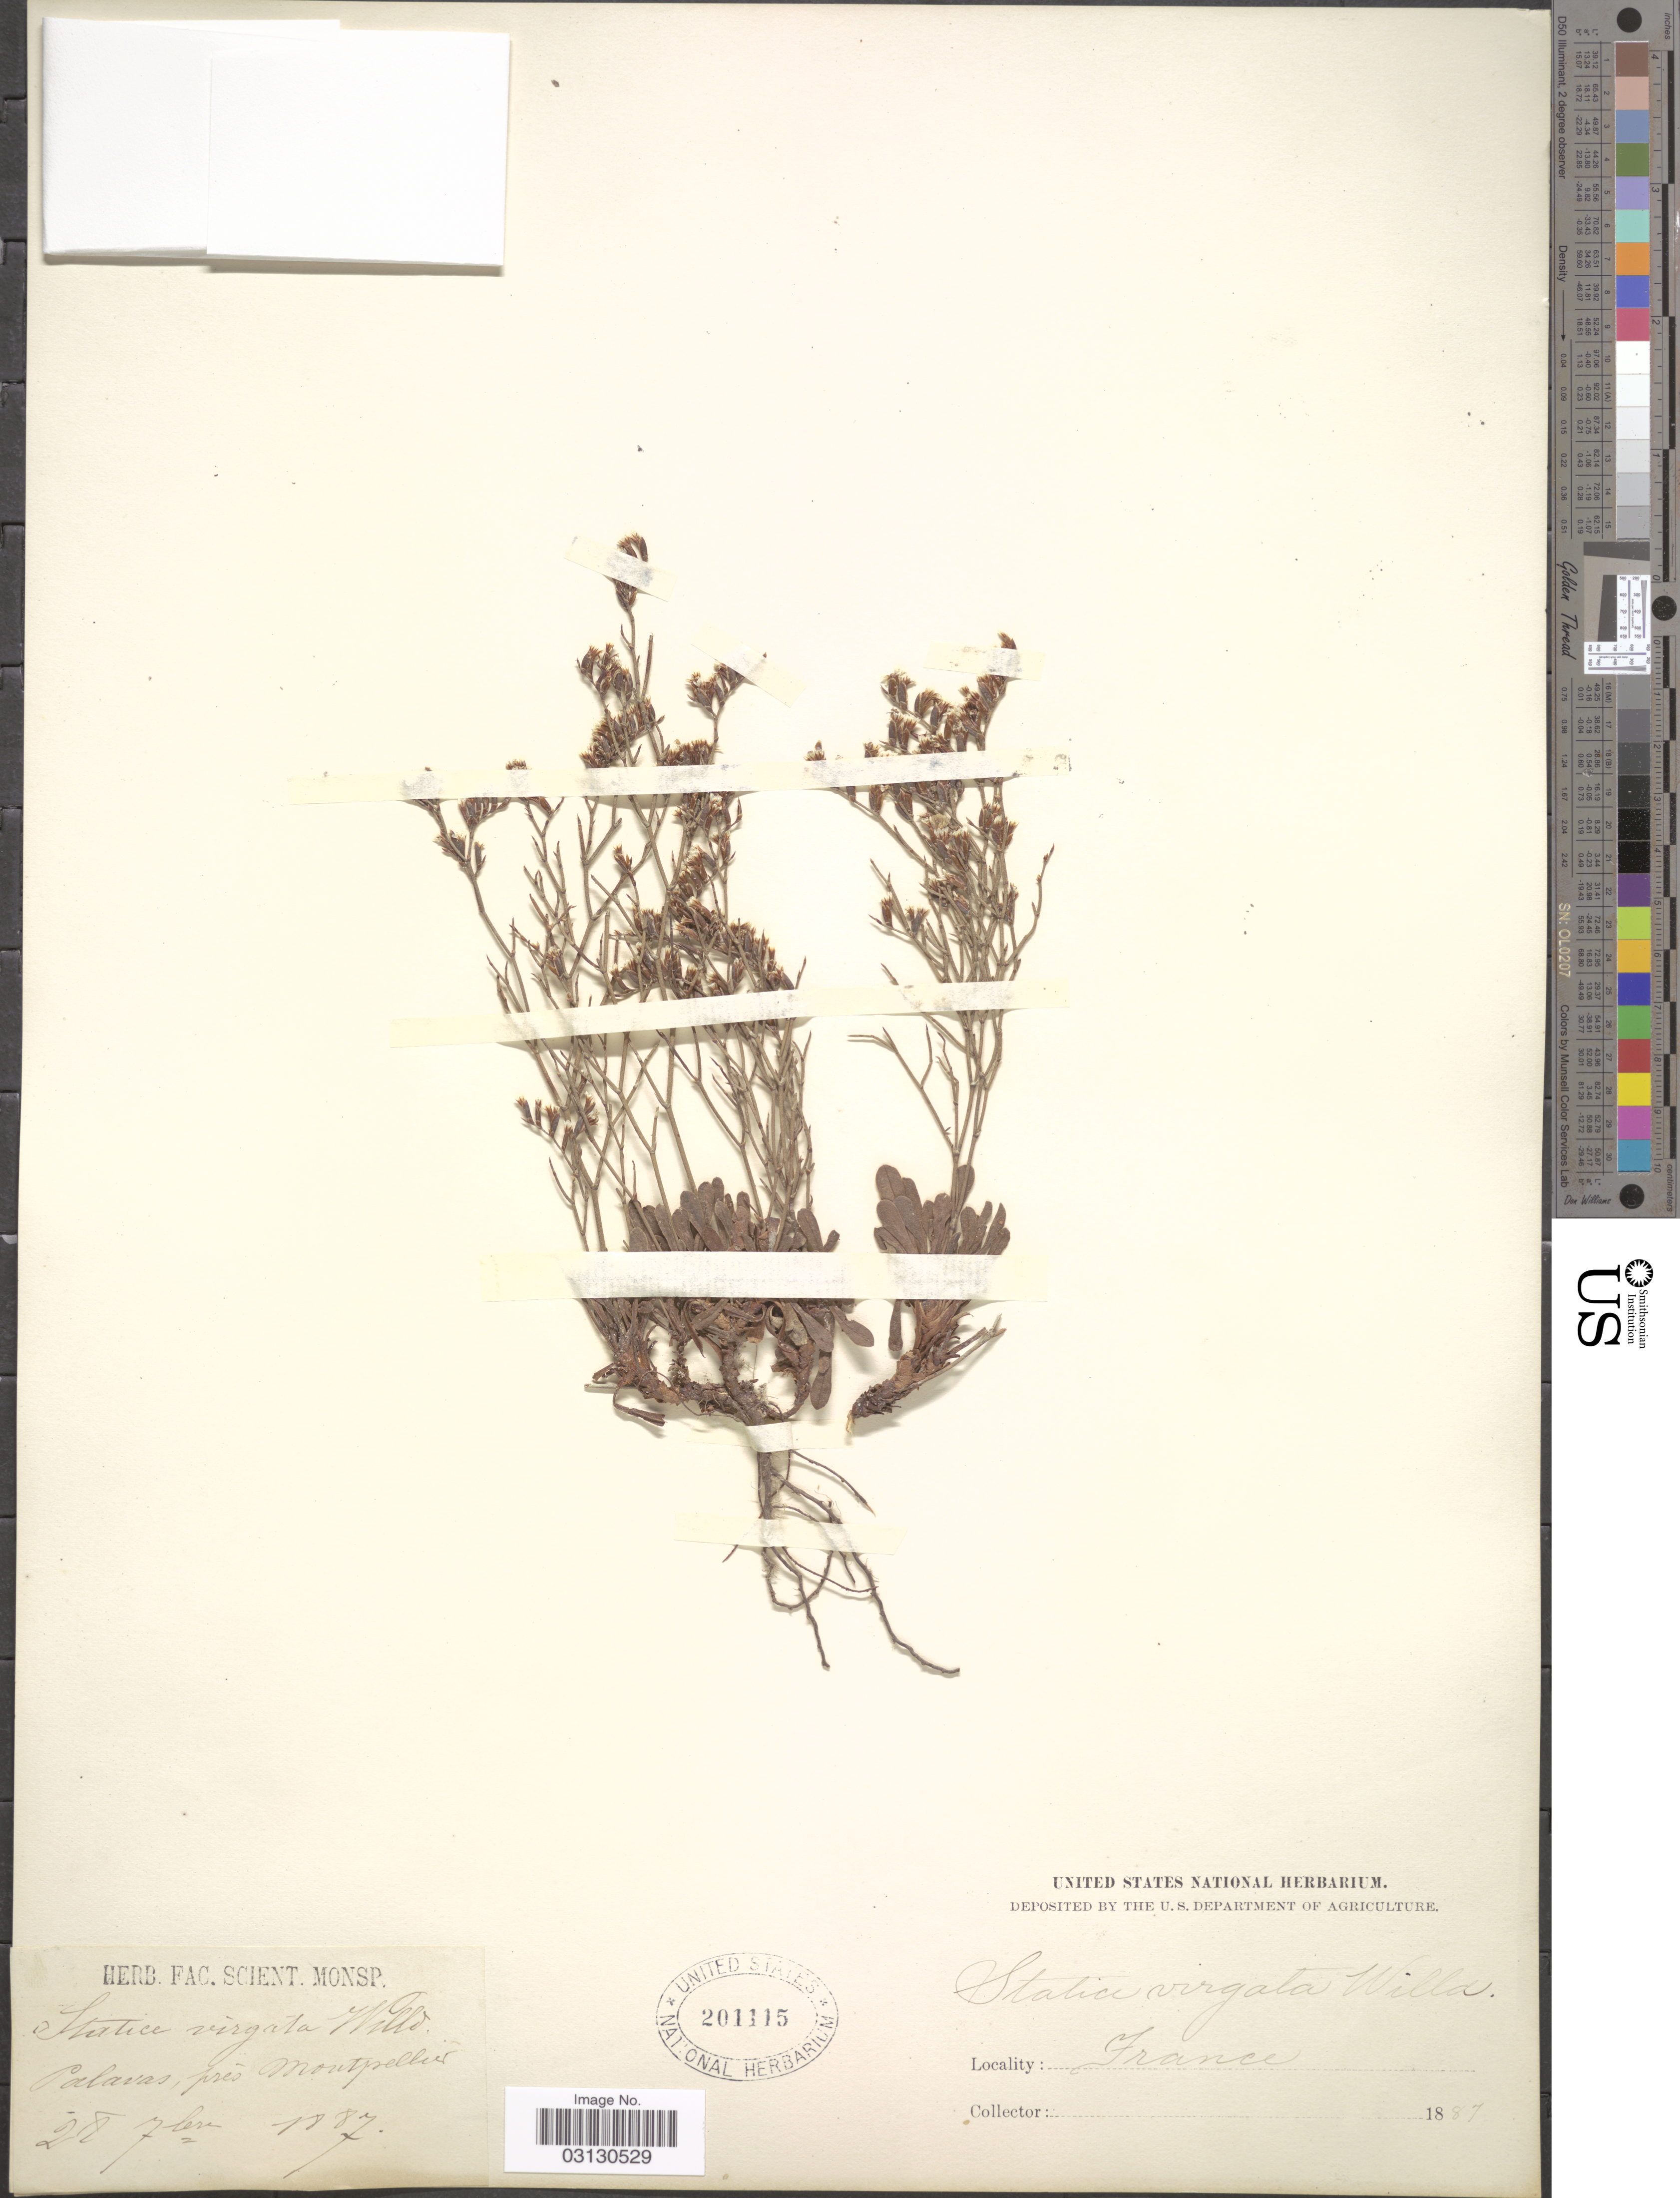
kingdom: Plantae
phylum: Tracheophyta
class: Magnoliopsida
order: Caryophyllales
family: Plumbaginaceae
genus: Limonium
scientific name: Limonium virgatum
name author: (Willd.) Fourr.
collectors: ex herb. Fas. Scient. Monsp.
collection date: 1887-09-28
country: France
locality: Palavas prés Montpellier.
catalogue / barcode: US 201115